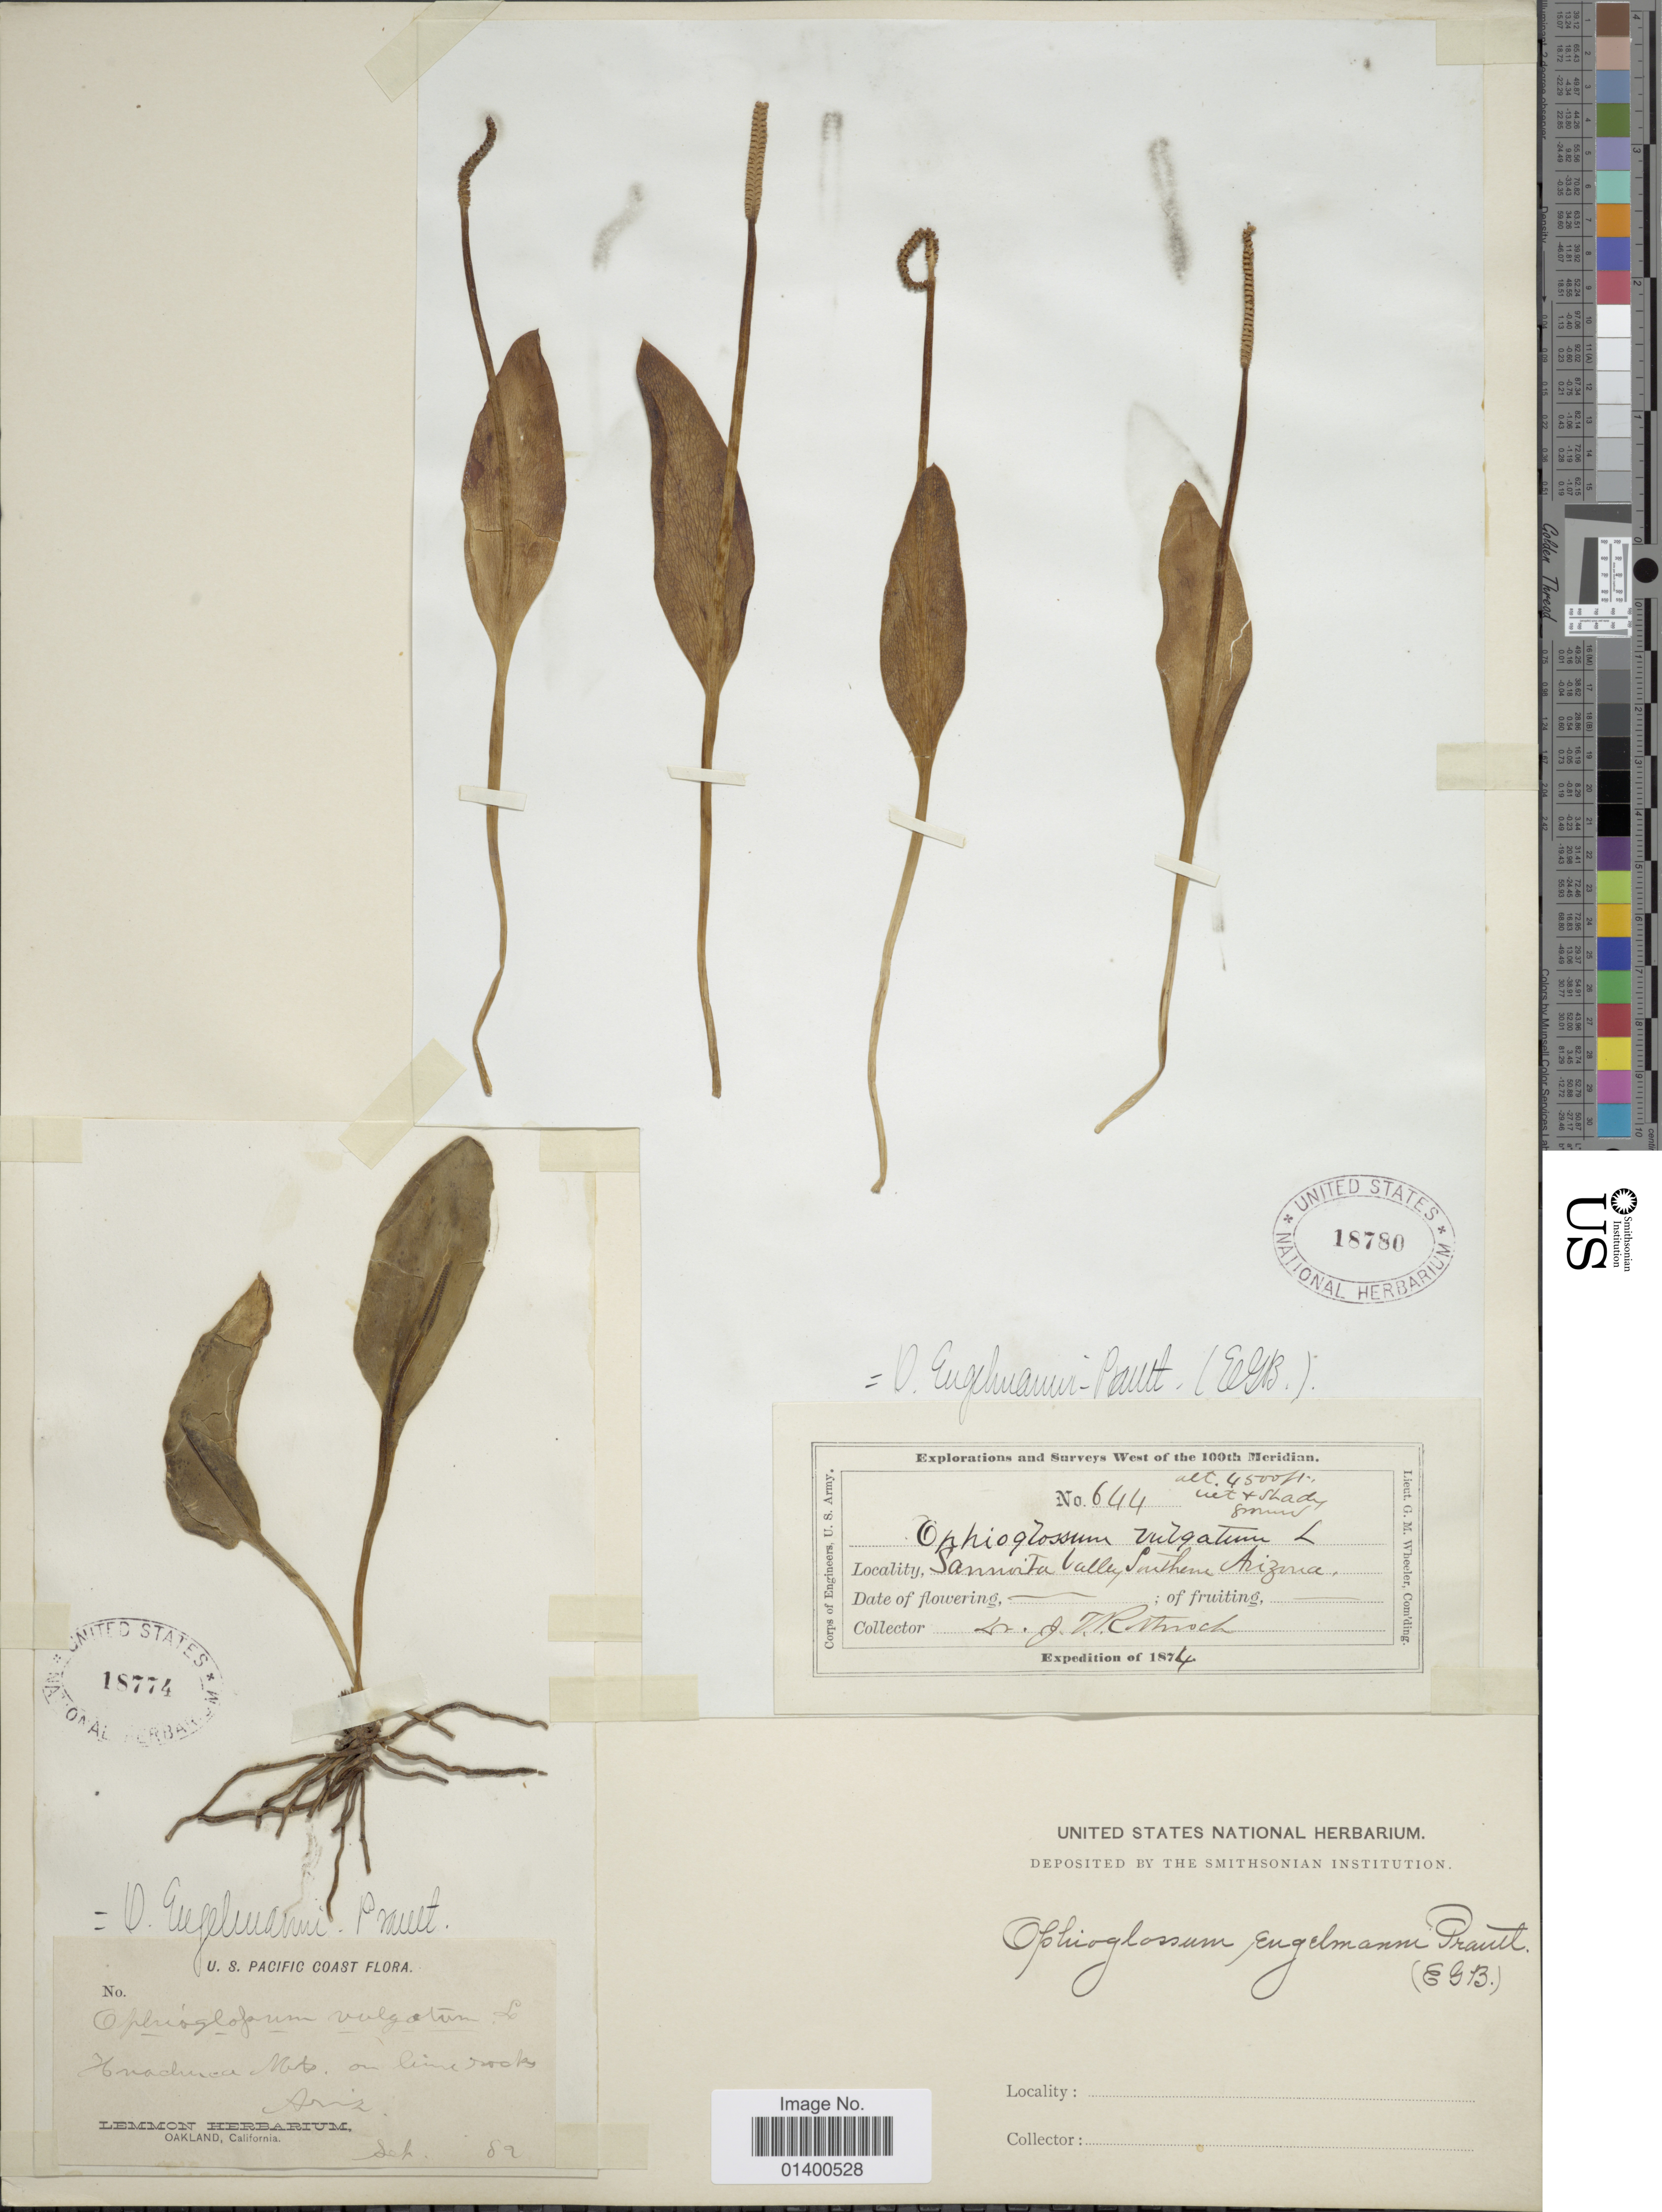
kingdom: Plantae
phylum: Tracheophyta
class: Polypodiopsida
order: Ophioglossales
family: Ophioglossaceae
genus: Ophioglossum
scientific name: Ophioglossum engelmannii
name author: Prantl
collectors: D. Rothrock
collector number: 644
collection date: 1874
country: United States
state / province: Arizona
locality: Sonoita Valley, Southern Arizona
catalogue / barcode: US 18780